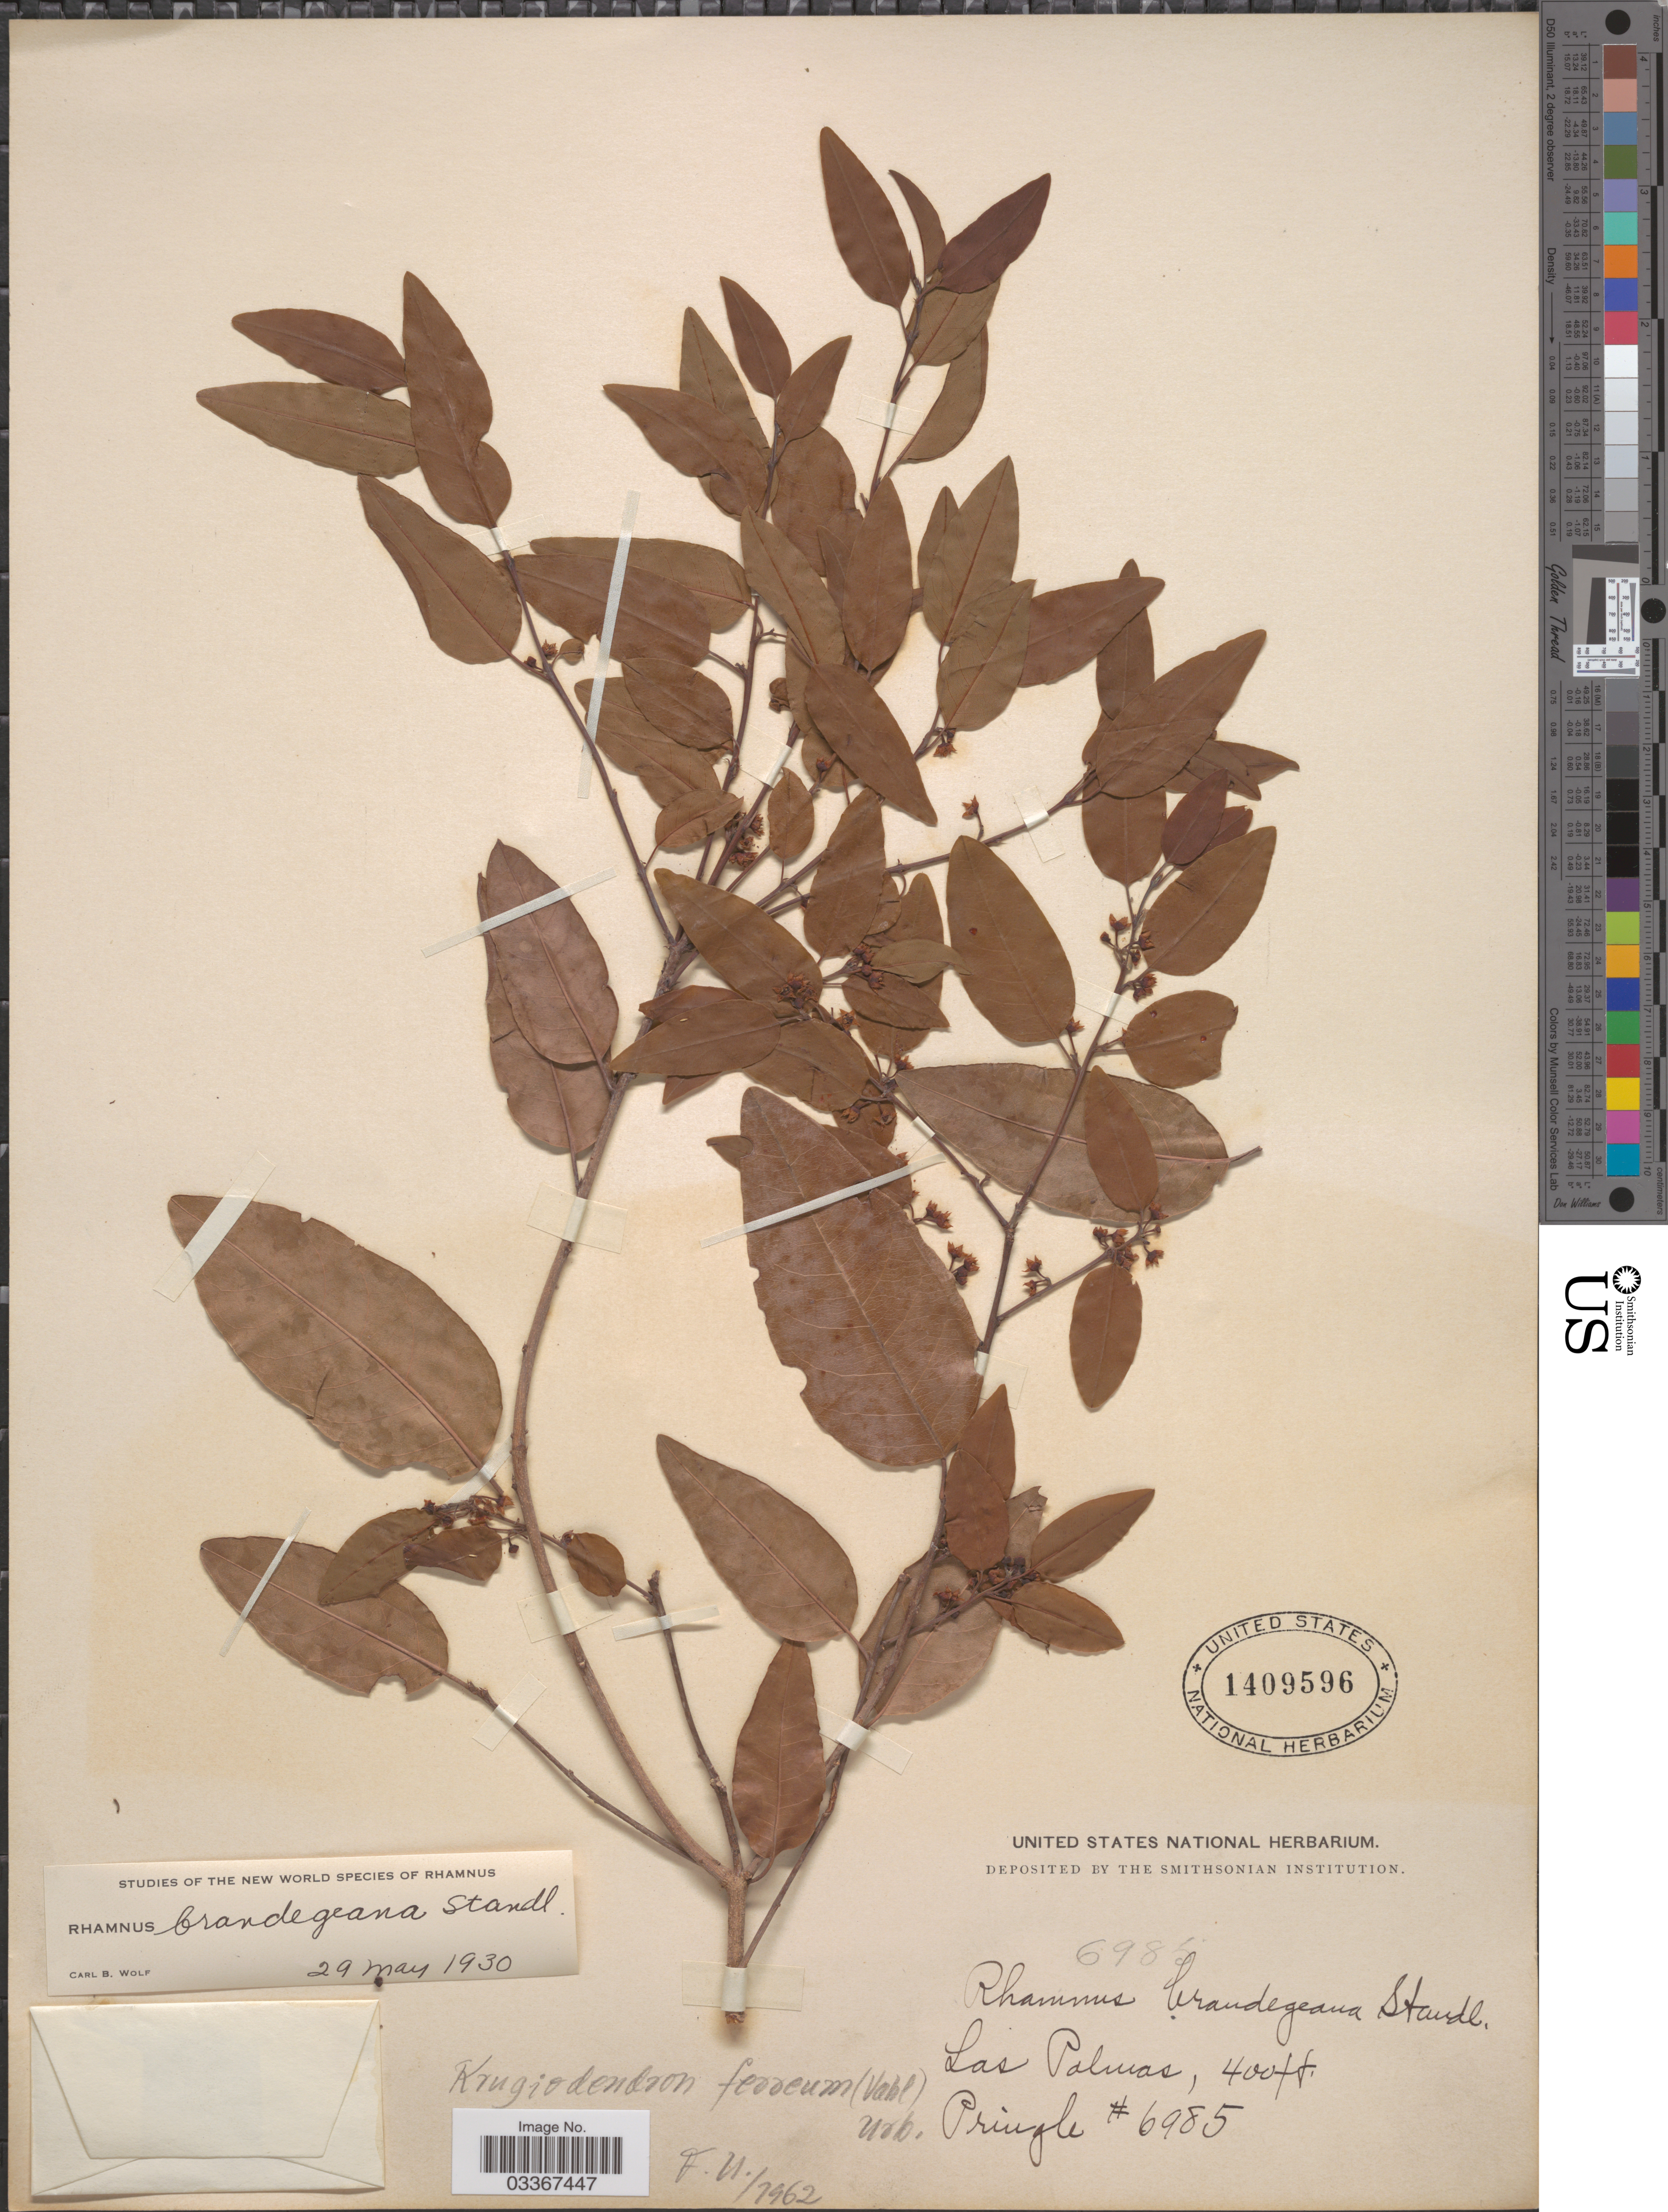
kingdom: Plantae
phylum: Tracheophyta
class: Magnoliopsida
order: Rosales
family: Rhamnaceae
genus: Krugiodendron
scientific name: Krugiodendron ferreum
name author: (Vahl) Urb.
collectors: -- Pringle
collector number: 6985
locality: Las Palmas.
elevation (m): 122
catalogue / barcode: US 1409596